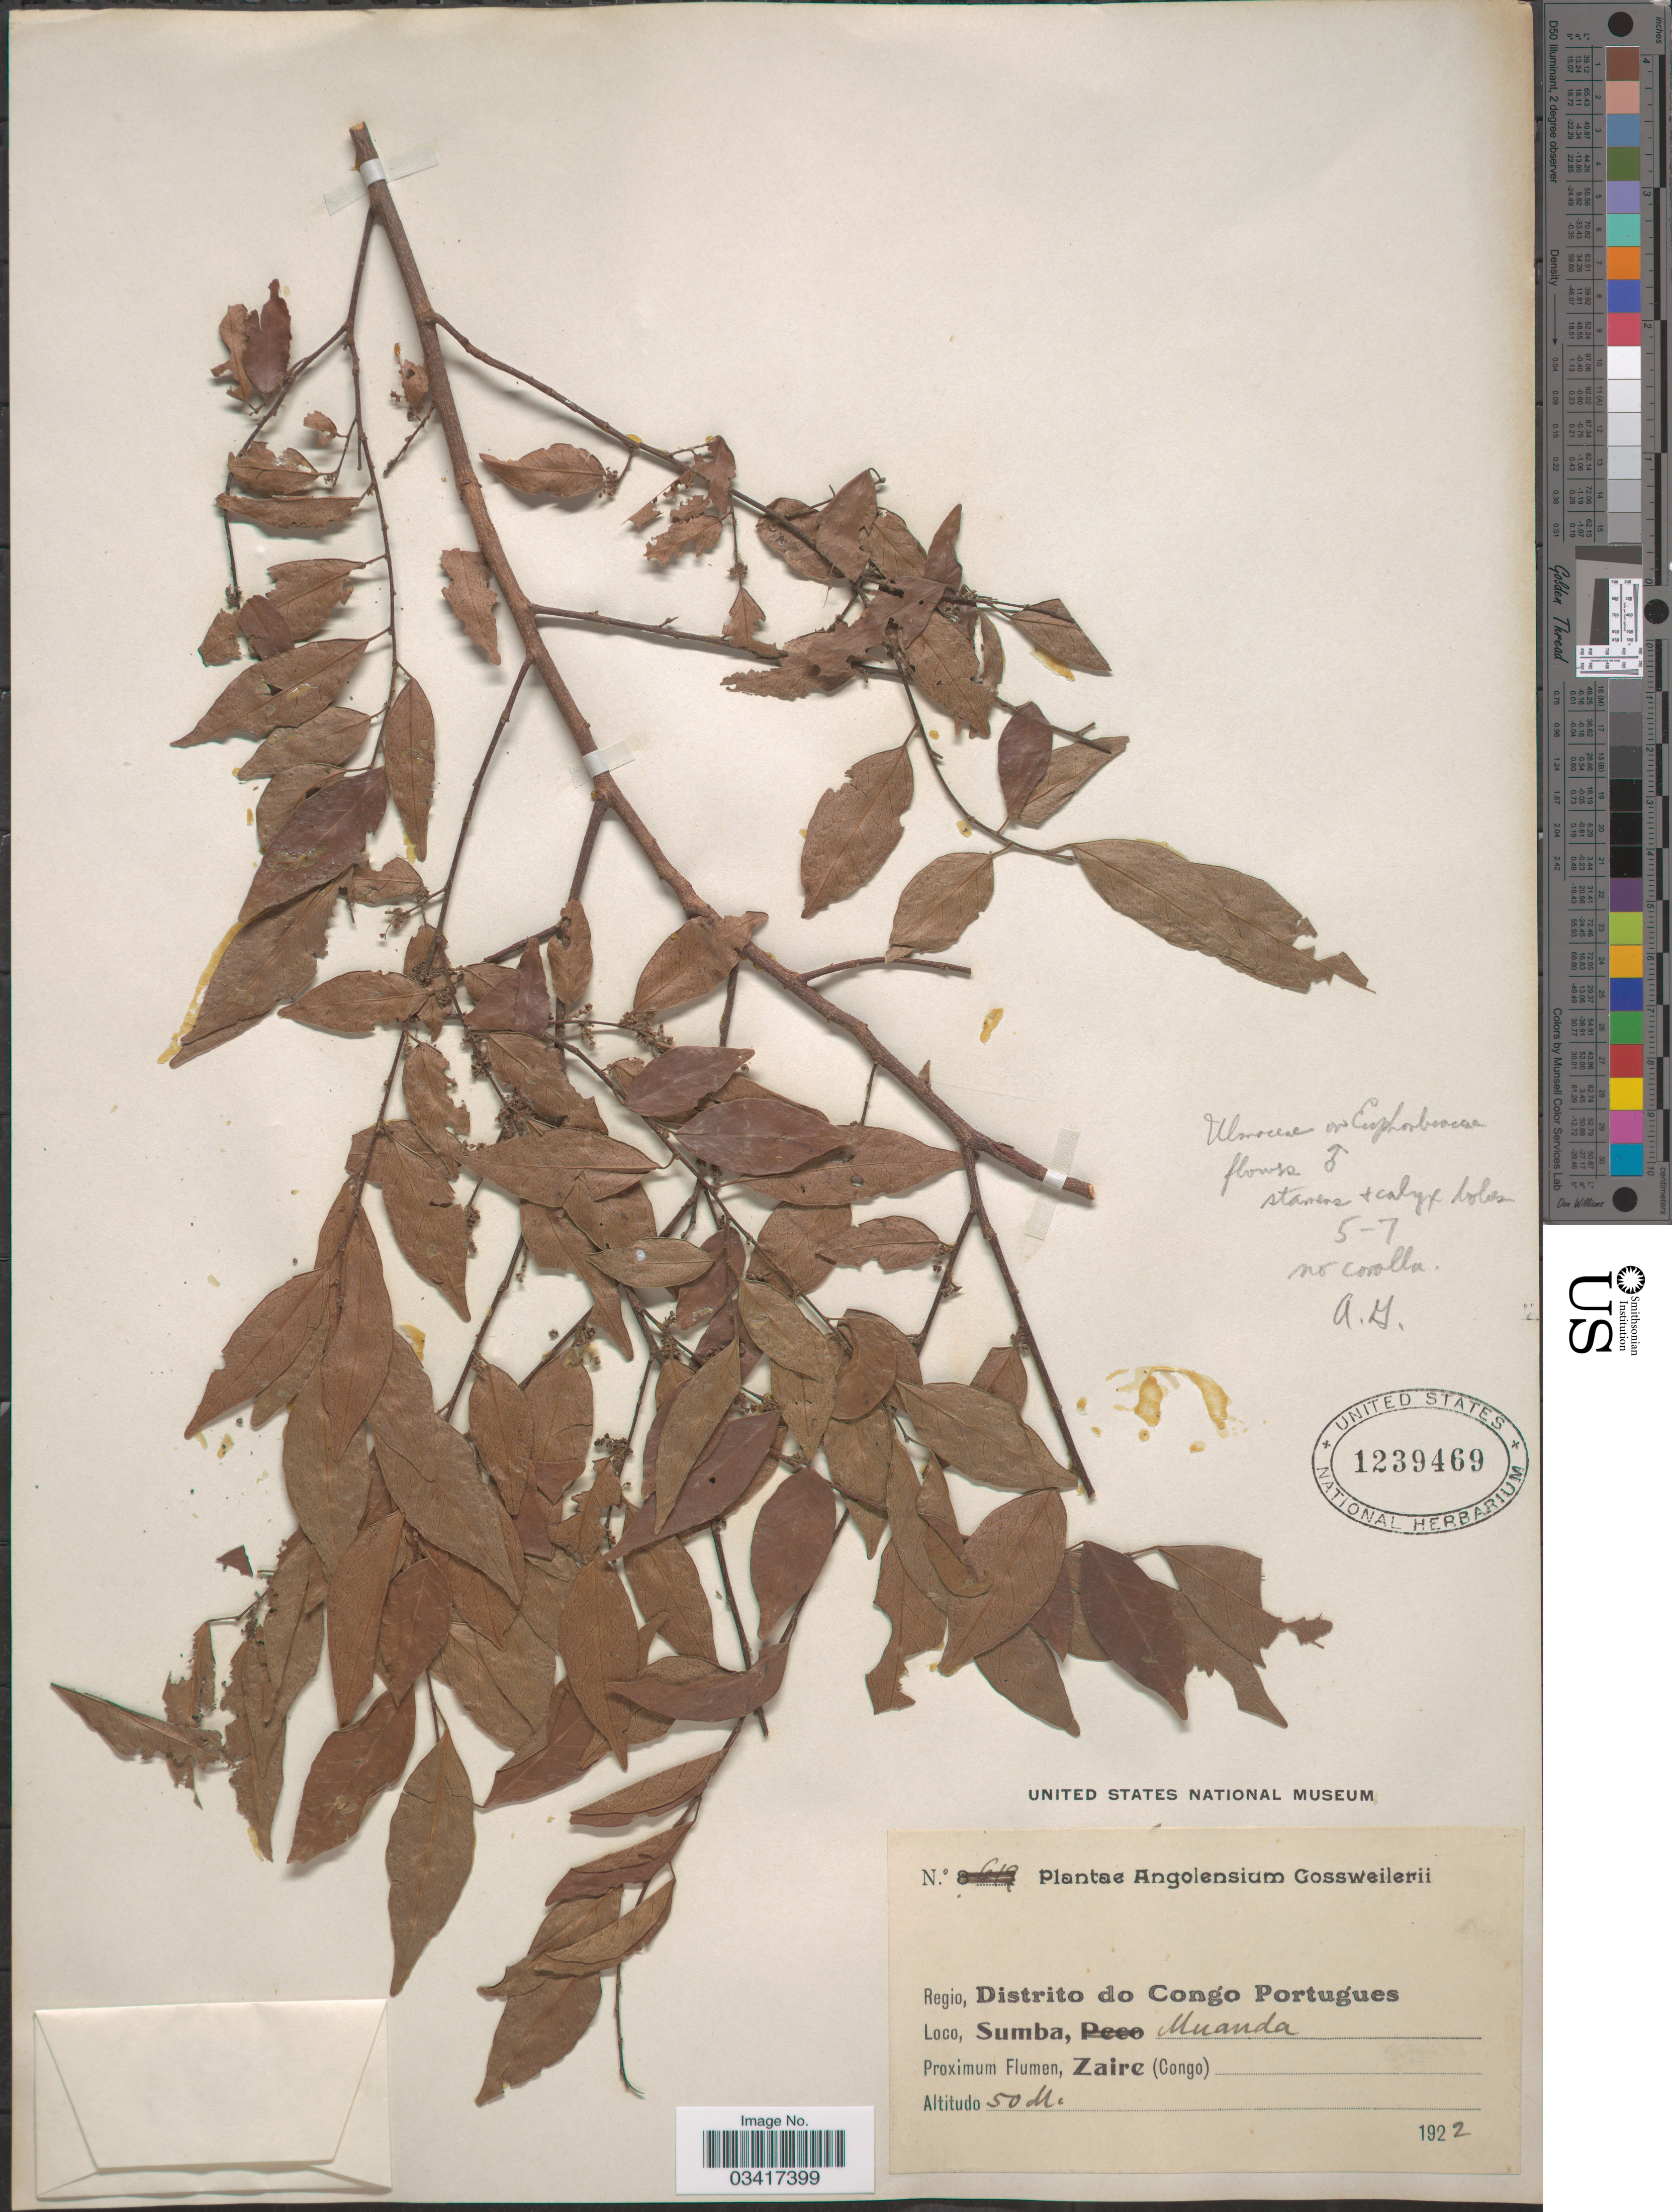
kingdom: Plantae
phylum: Tracheophyta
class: Magnoliopsida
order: Rosales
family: Ulmaceae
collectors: -. Gossweiler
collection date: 1922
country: Angola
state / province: Zaire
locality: Regio, Distrito do Congo Portugues. Sumba, Muanda. Zaire (Congo).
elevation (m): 50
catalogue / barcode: US 1239469